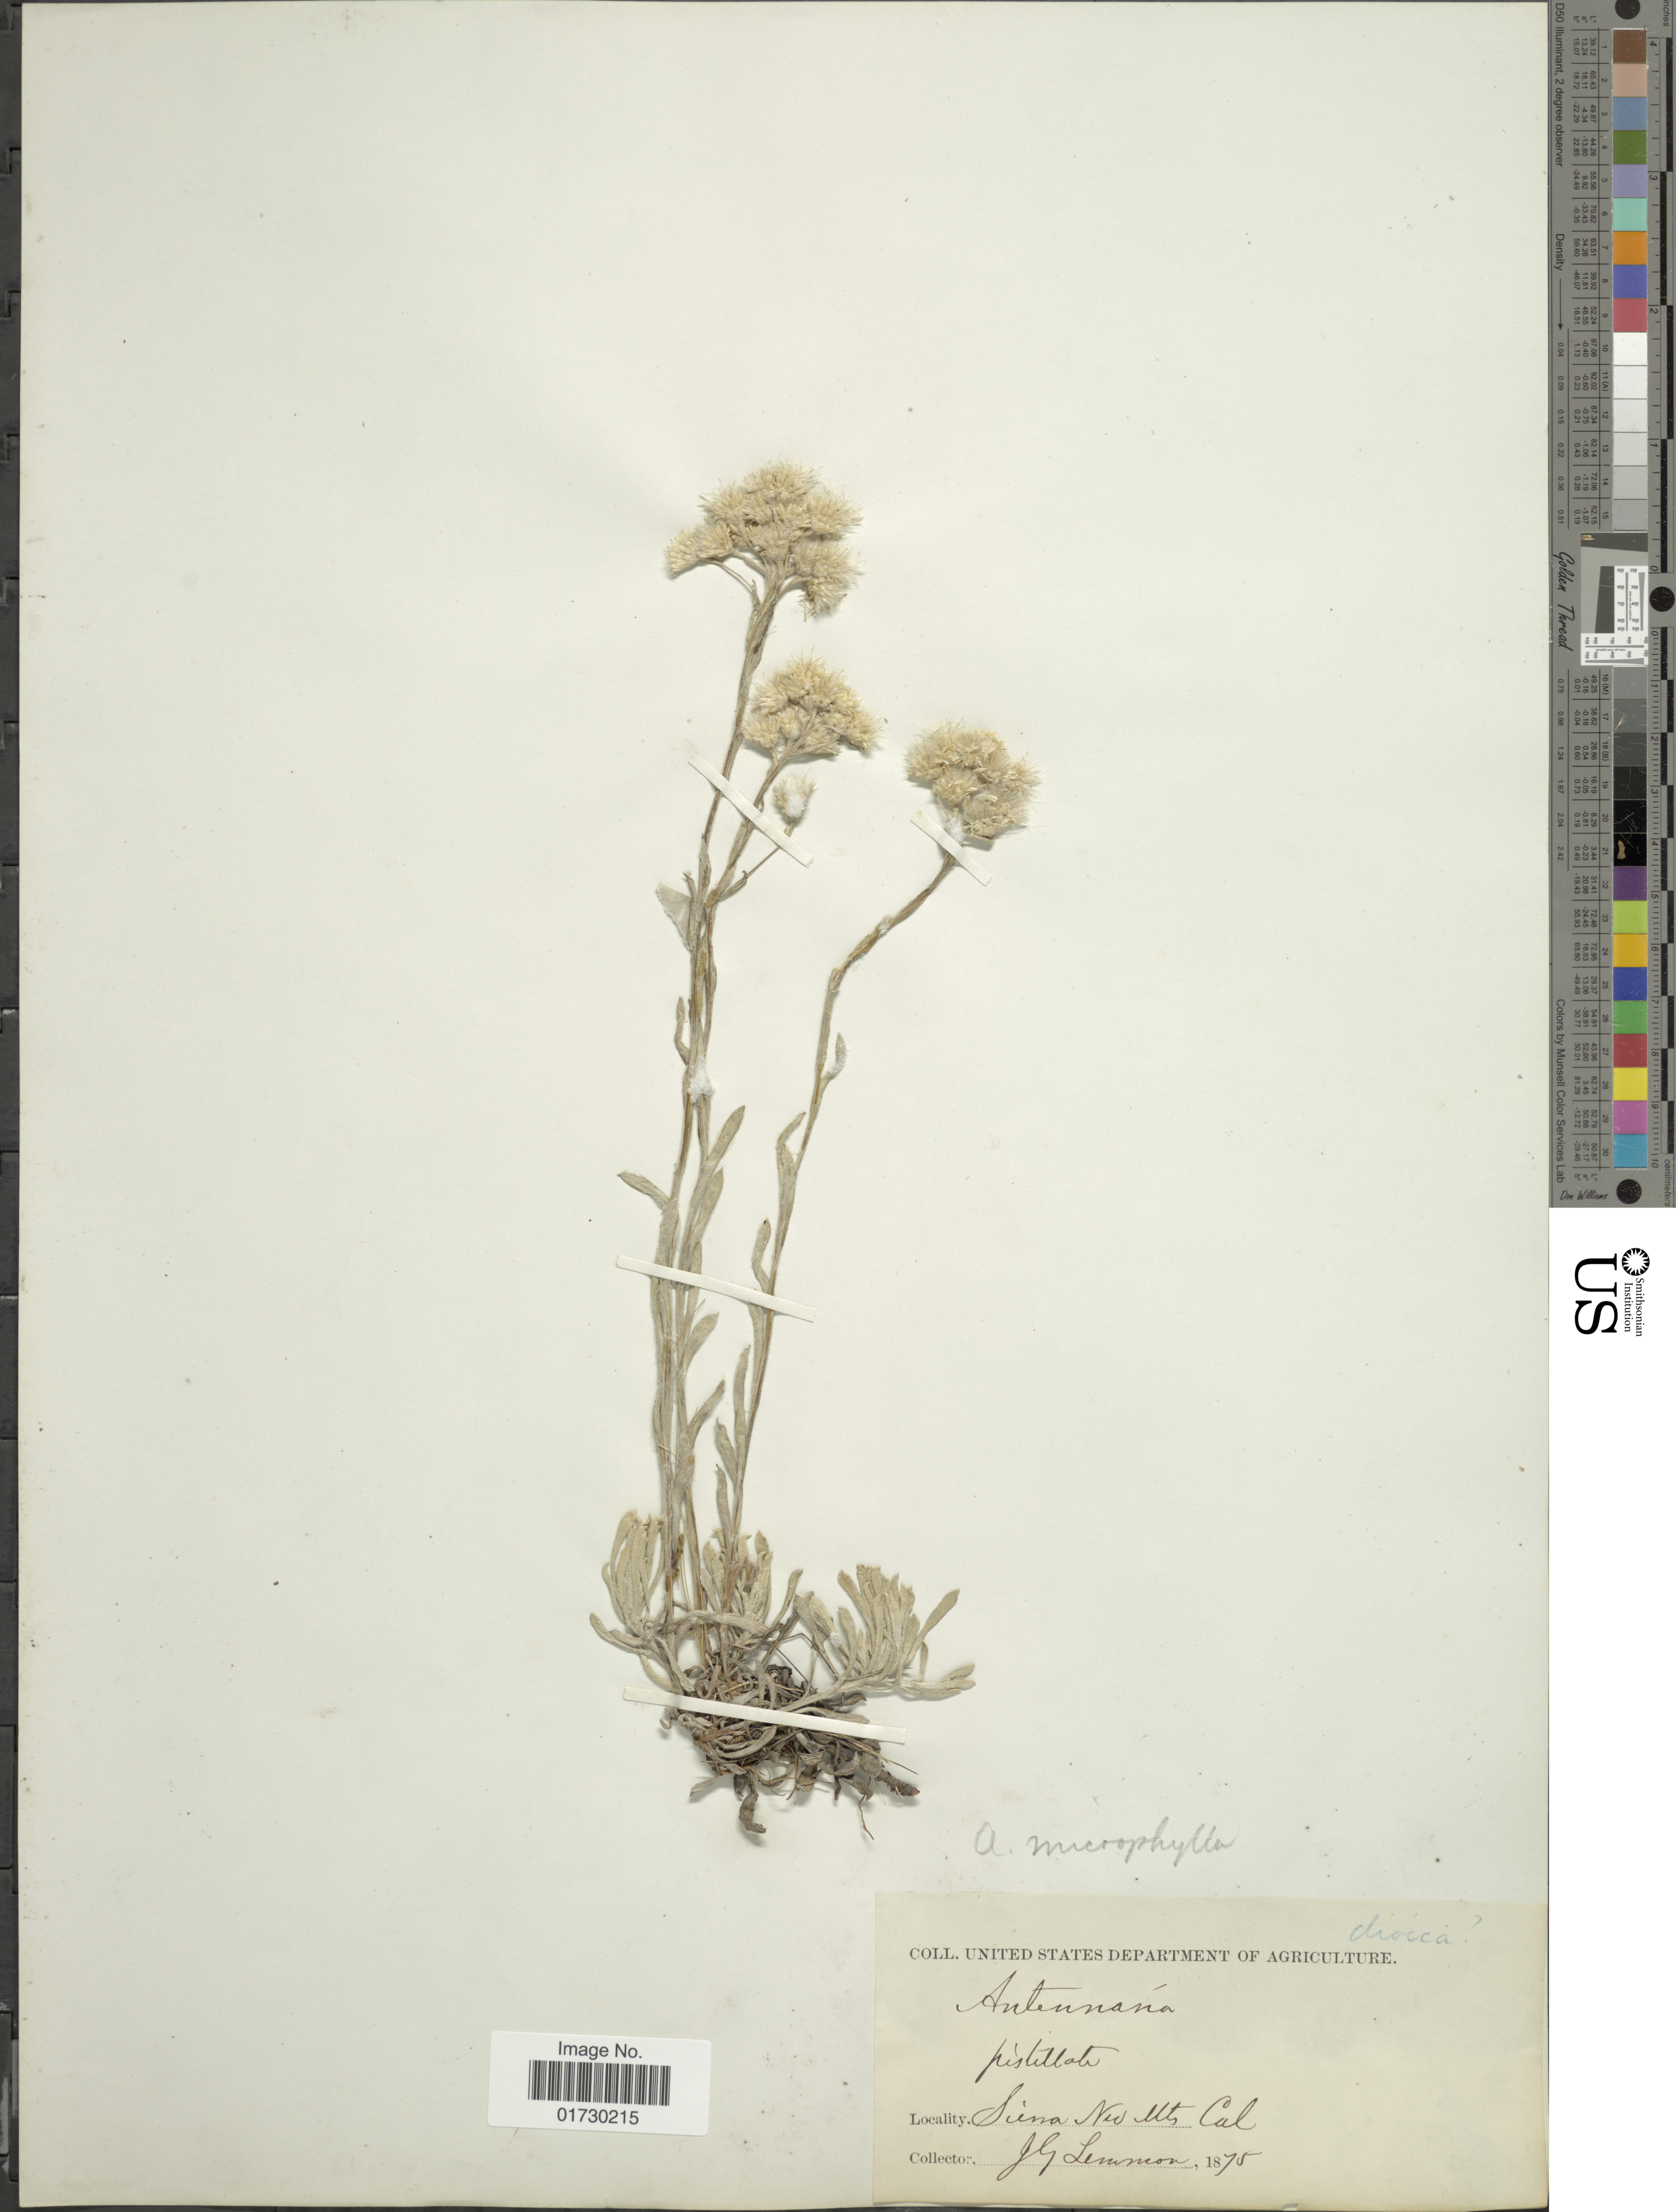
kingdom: Plantae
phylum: Tracheophyta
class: Magnoliopsida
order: Asterales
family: Asteraceae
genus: Antennaria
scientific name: Antennaria angustifolia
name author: Rydb.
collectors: J. Lemmon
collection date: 1875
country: United States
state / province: California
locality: Sierra Nev Mts.